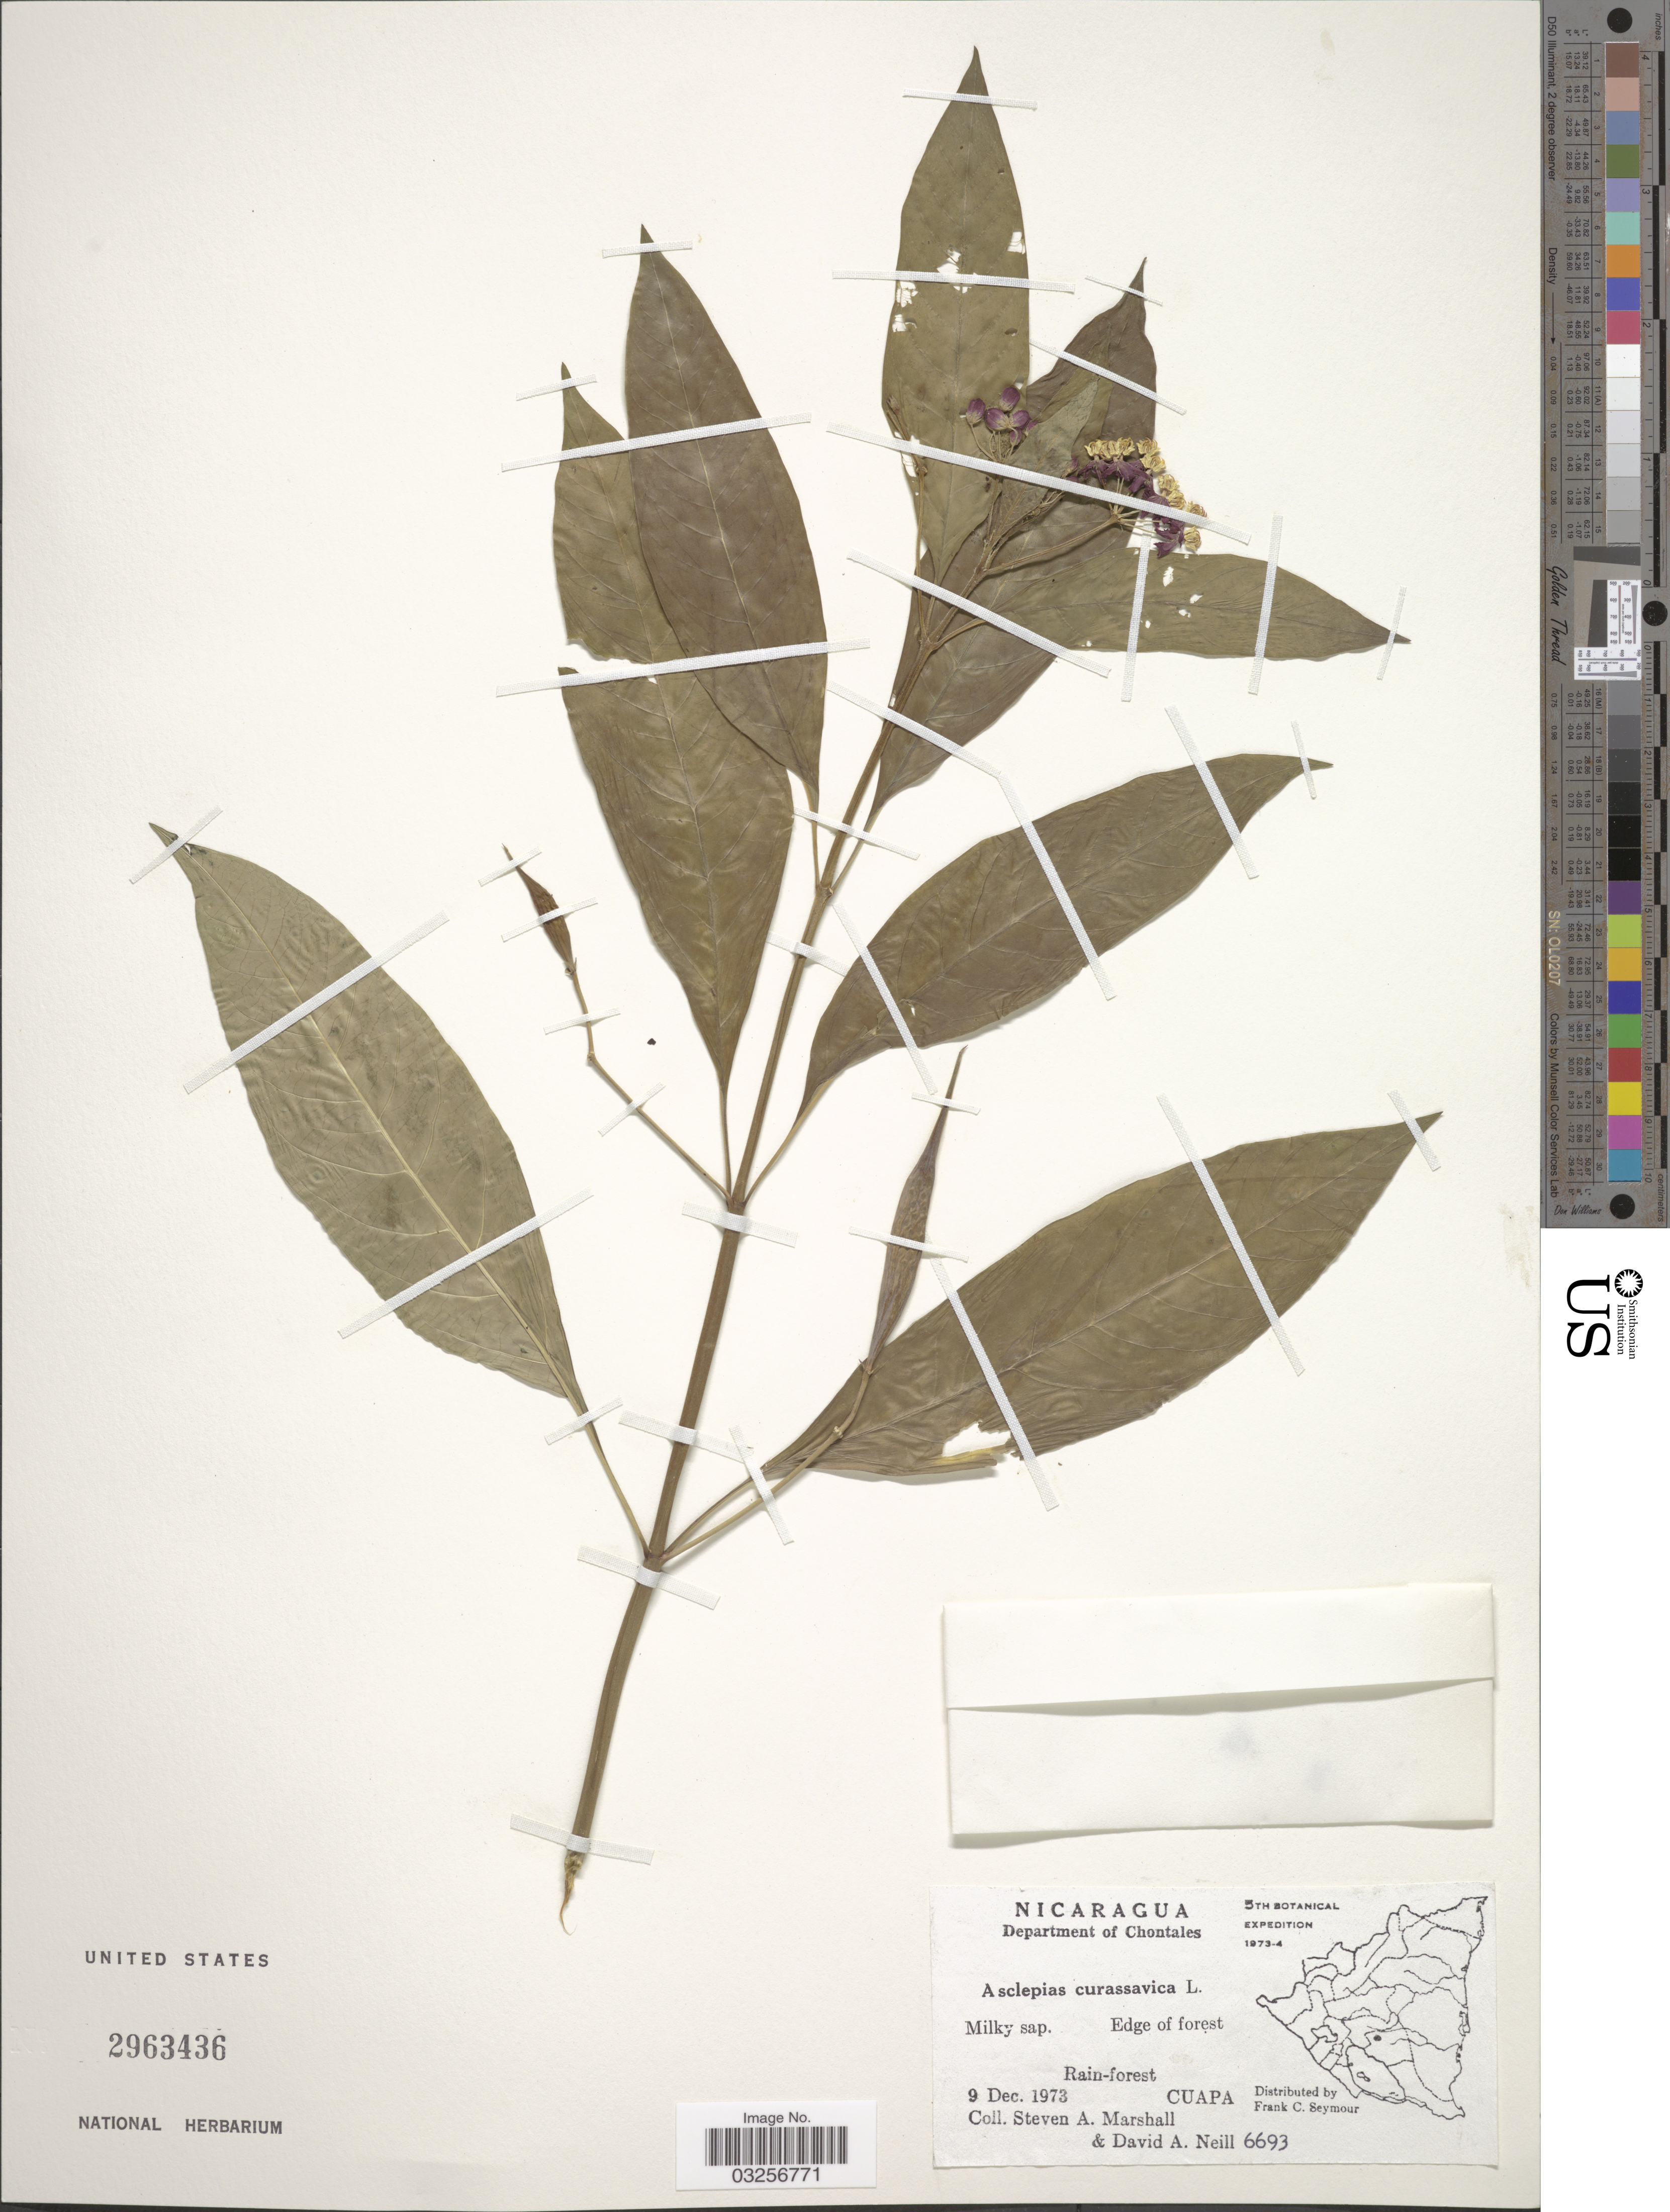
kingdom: Plantae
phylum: Tracheophyta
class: Magnoliopsida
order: Gentianales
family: Apocynaceae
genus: Asclepias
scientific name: Asclepias curassavica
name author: L.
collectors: S. A. Marshall & D. A. Neill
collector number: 6693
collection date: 1973-12-09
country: Nicaragua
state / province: Chontales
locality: Department of Chontales, Rain-forest Cuapa.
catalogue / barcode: US 2963436